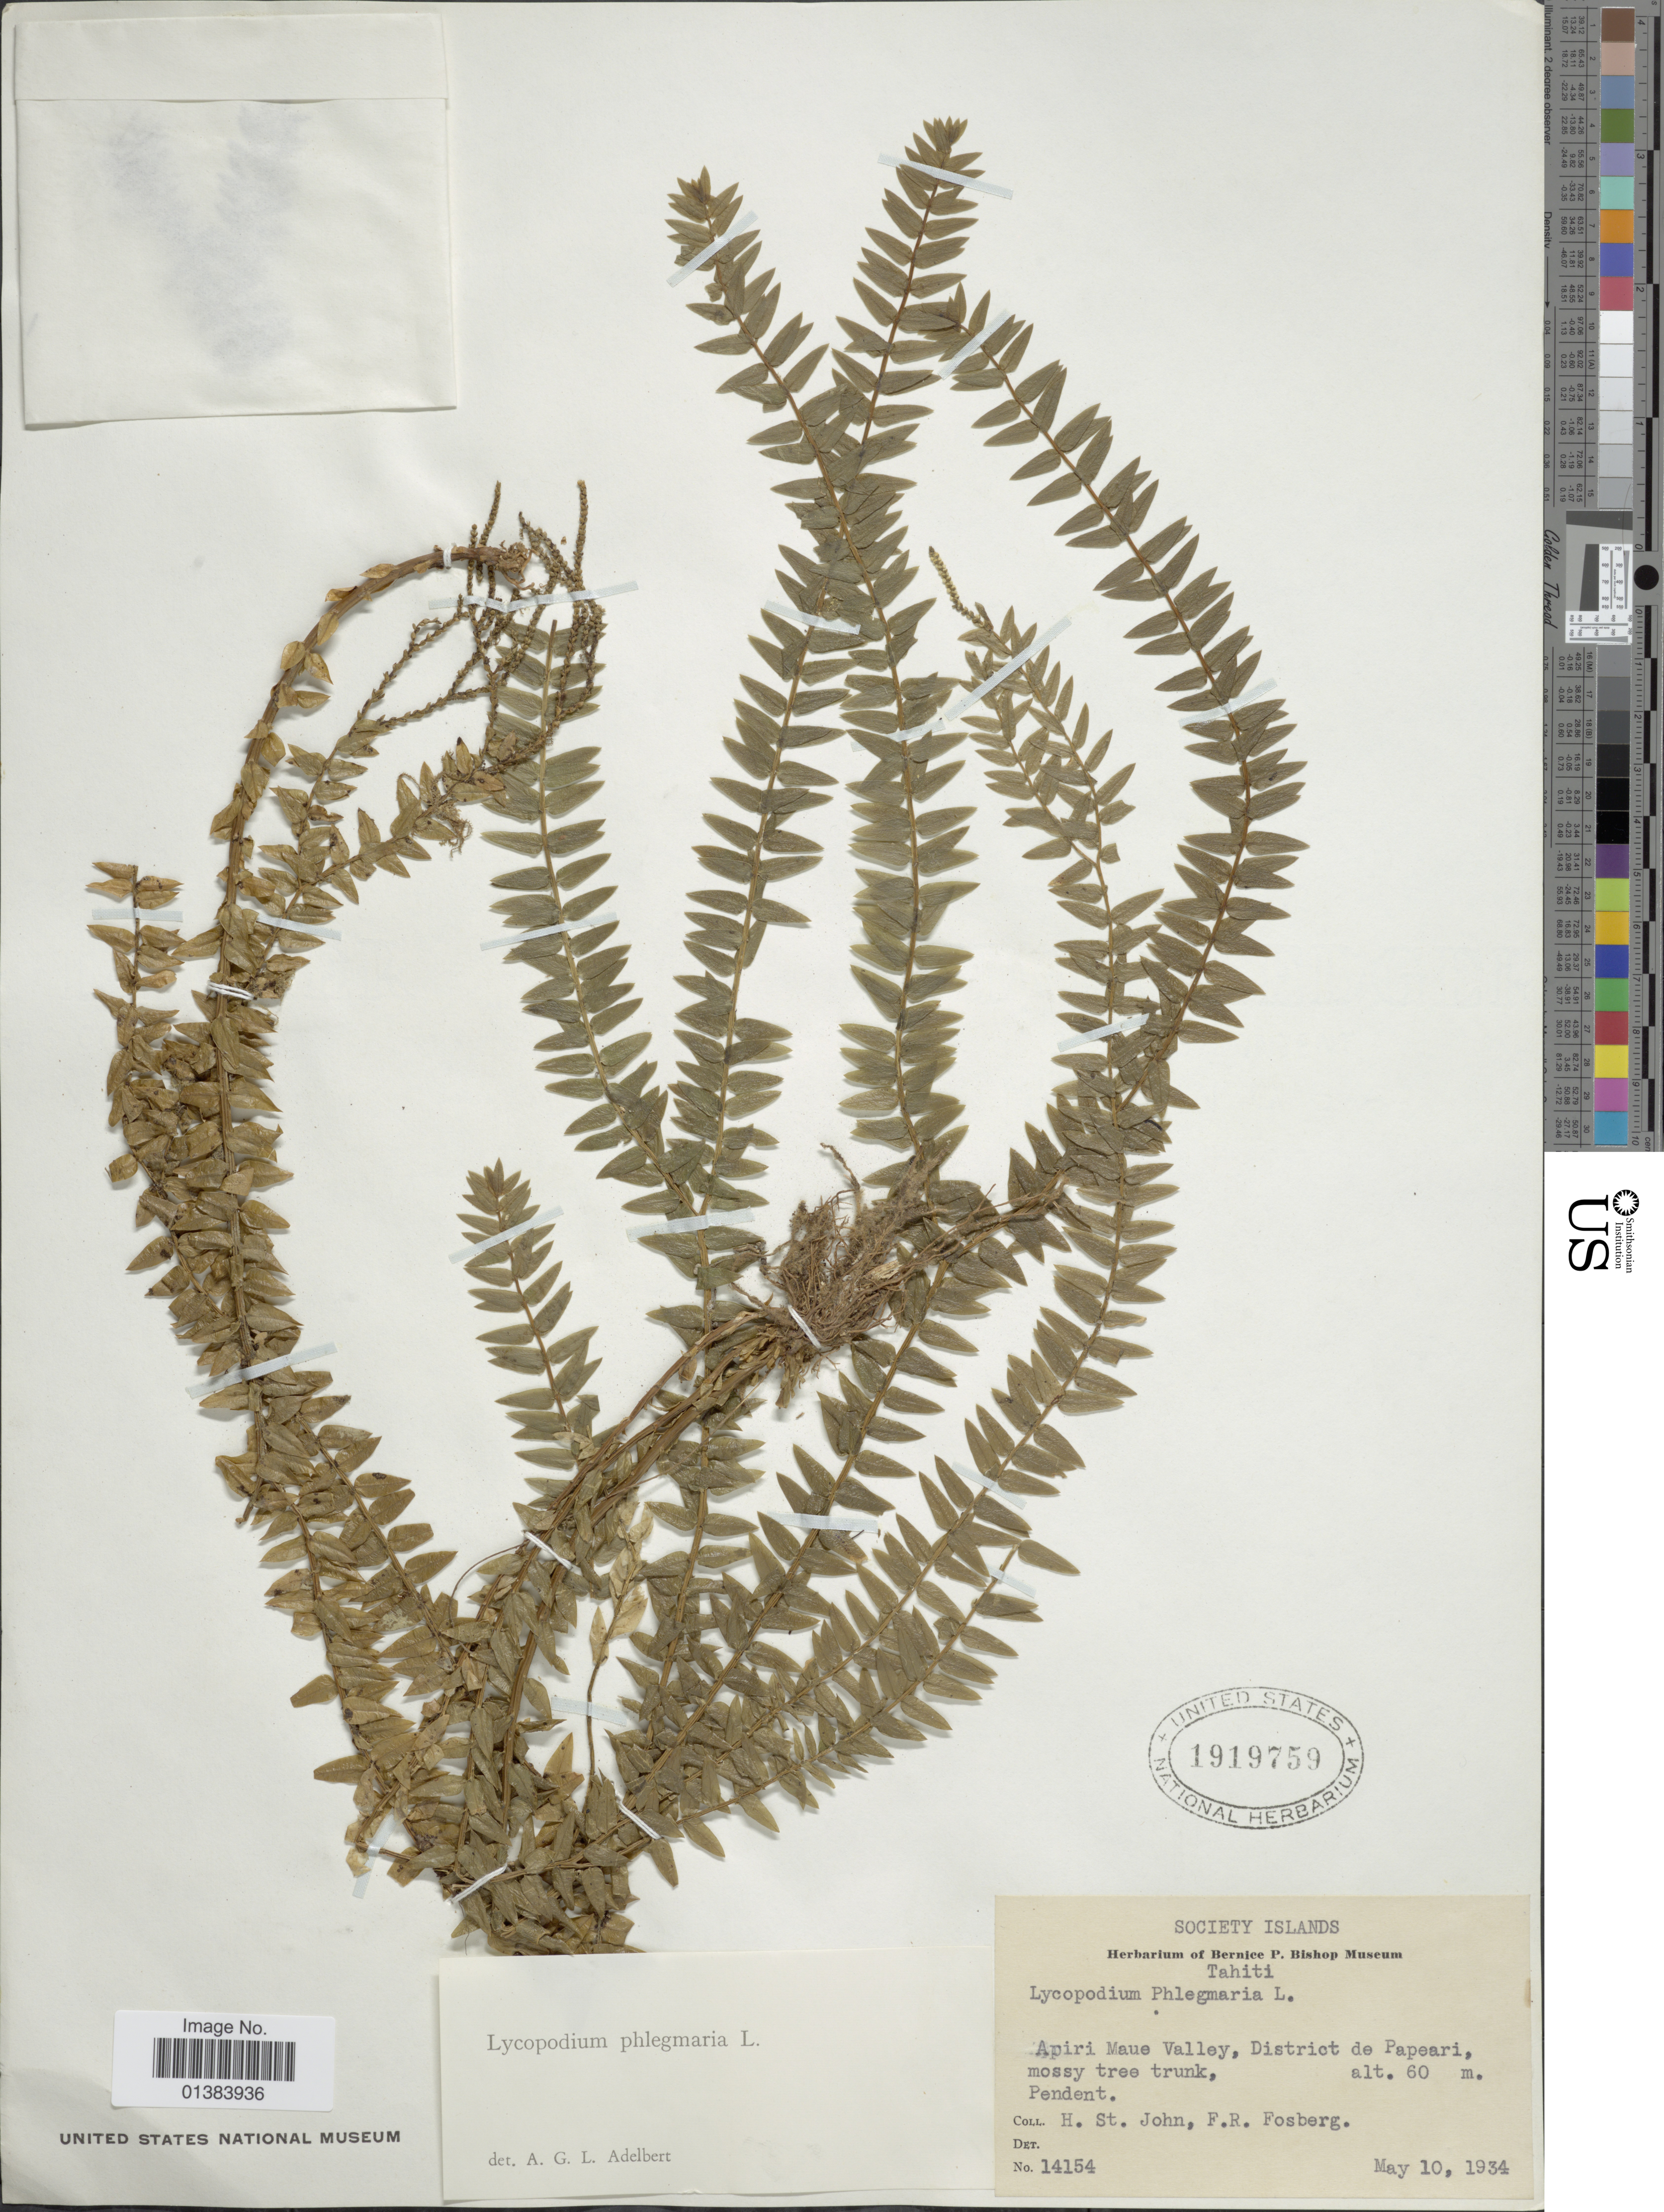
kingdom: Plantae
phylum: Tracheophyta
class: Lycopodiopsida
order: Lycopodiales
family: Lycopodiaceae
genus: Phlegmariurus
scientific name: Phlegmariurus australis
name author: (Willd.) A. R. Field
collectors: H. St. John & F. R. Fosberg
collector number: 14154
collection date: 1934-05-10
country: French Polynesia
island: Tahiti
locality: Society Islands, Tahiti, Apiri Maue Valley, District of Papeari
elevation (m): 60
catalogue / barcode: US 1919759